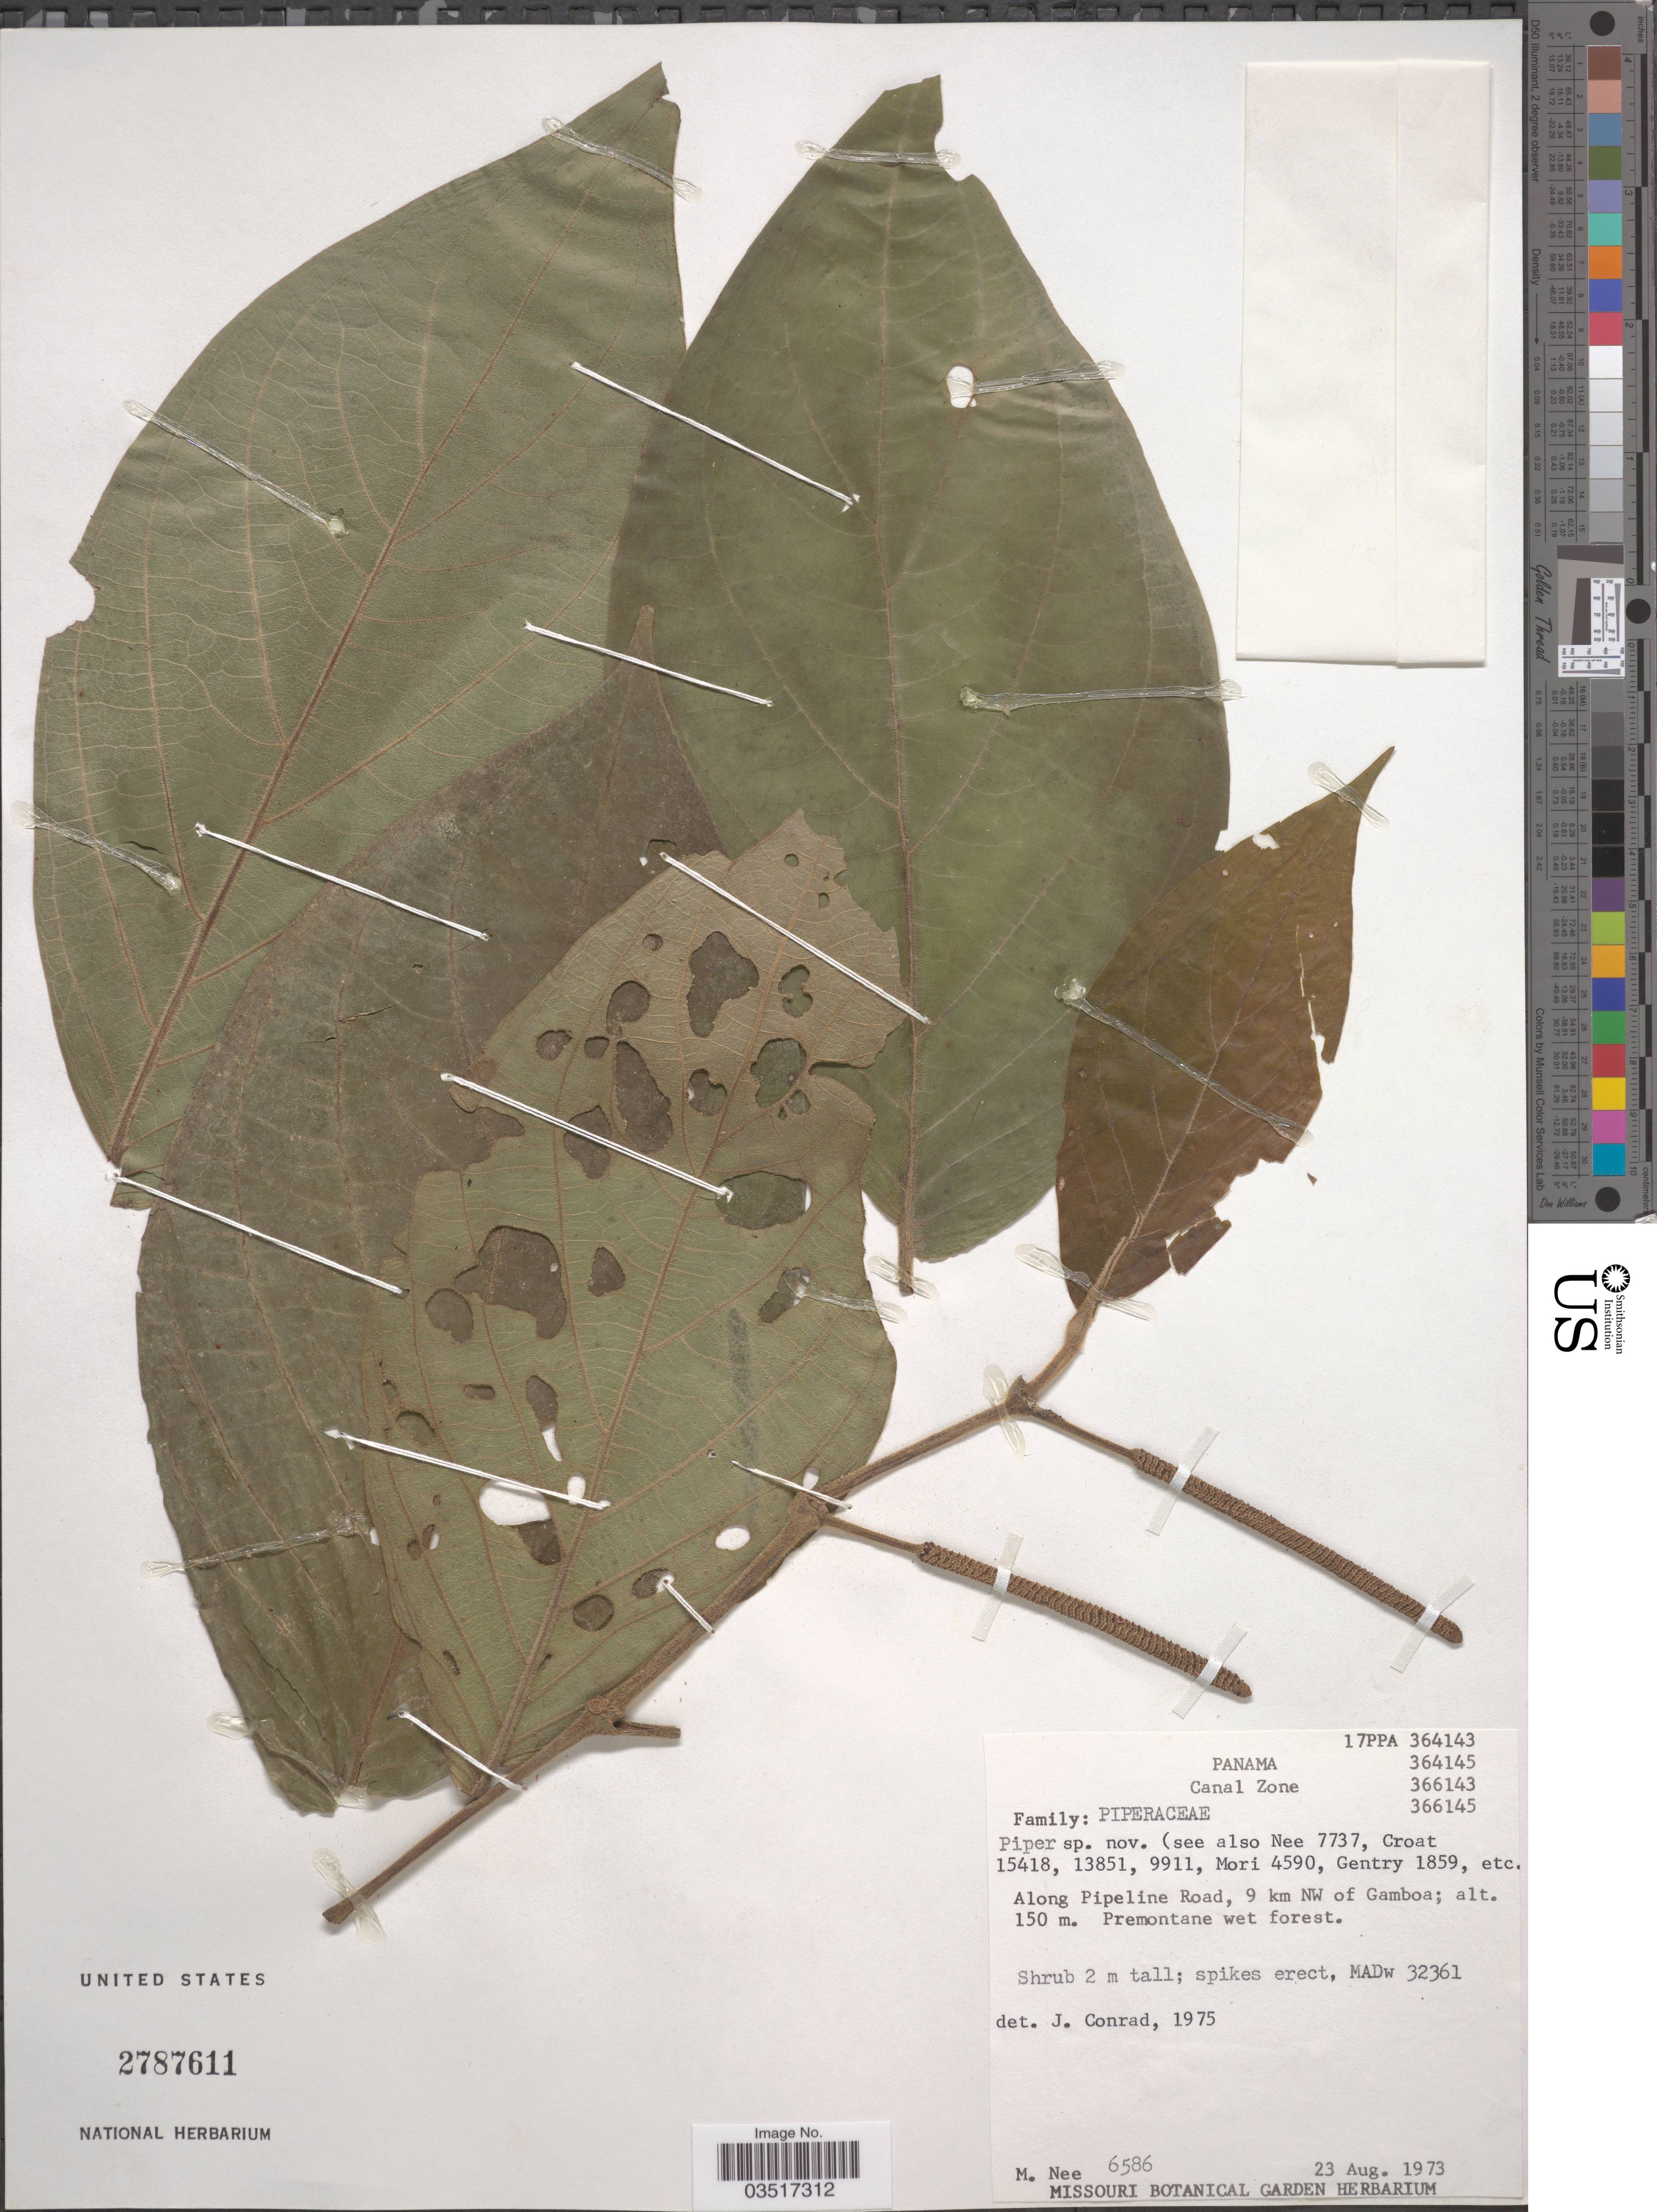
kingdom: Plantae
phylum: Tracheophyta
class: Magnoliopsida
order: Piperales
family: Piperaceae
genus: Piper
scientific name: Piper sp.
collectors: M. Nee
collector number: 6586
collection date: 1973-08-23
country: Panama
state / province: Colón / Panamá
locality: Along Pipeline Road, 9 km NW of Gamboa.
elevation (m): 150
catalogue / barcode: US 2787611